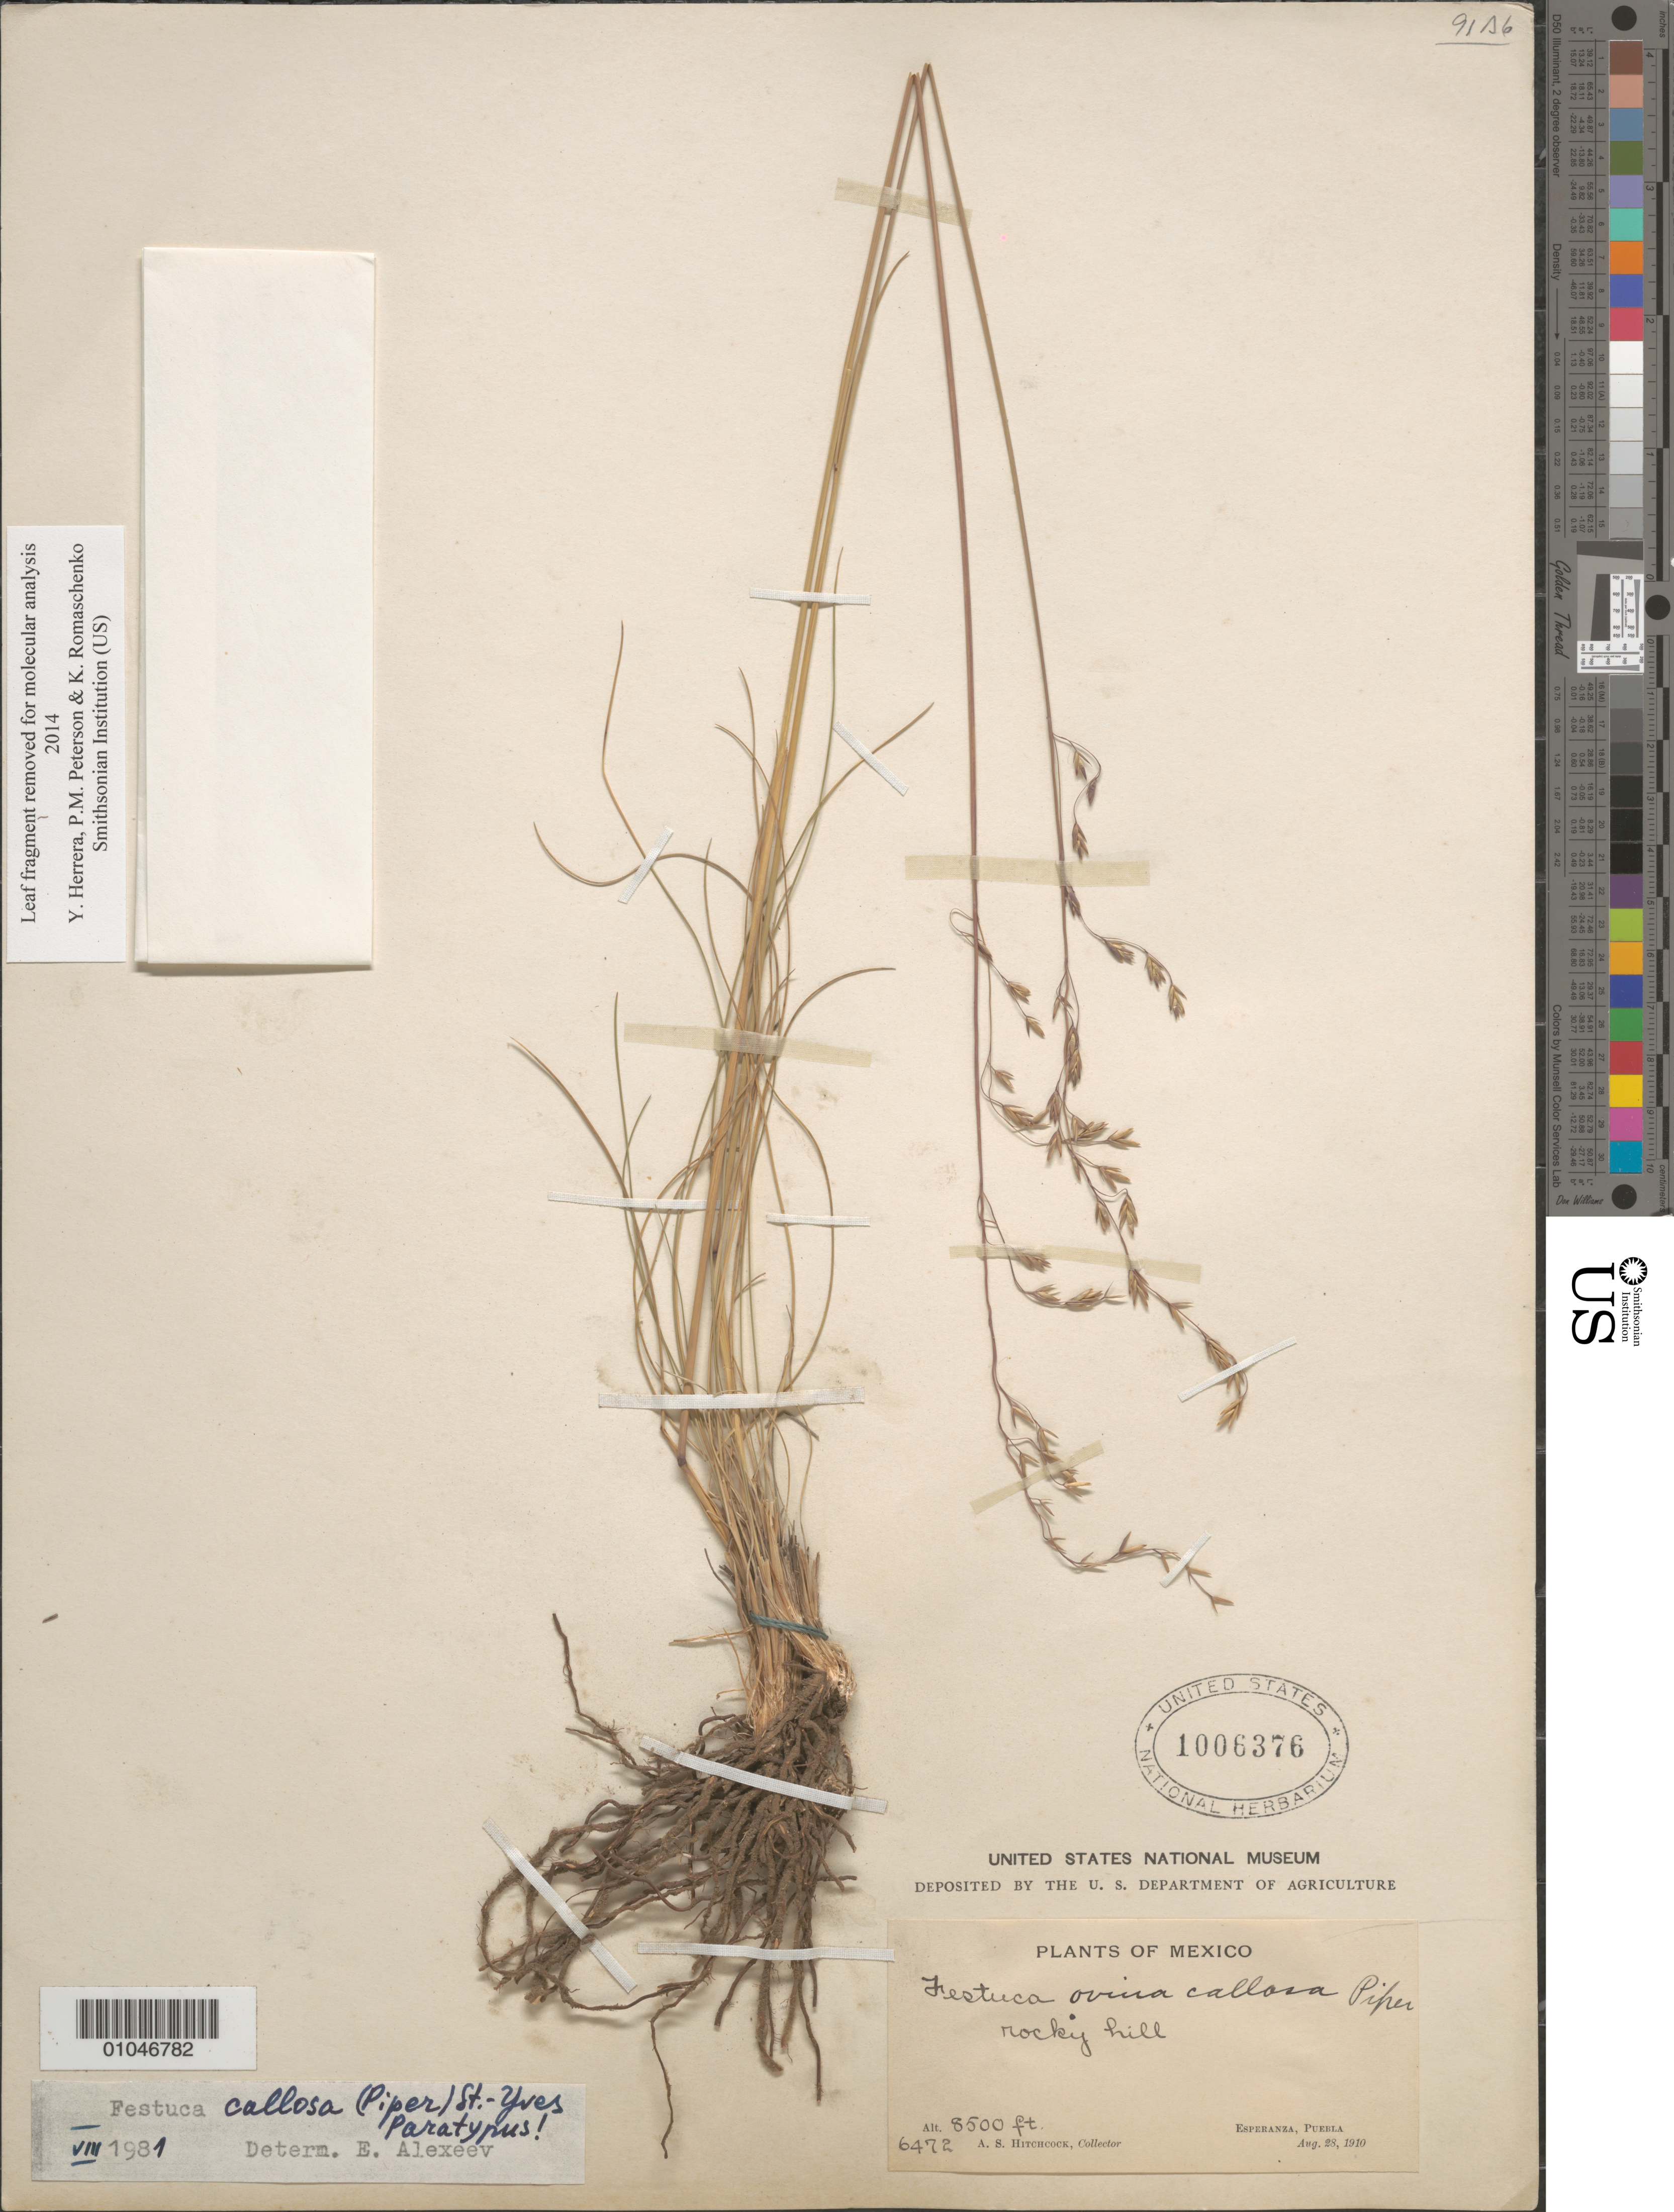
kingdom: Plantae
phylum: Tracheophyta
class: Liliopsida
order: Poales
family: Poaceae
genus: Festuca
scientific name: Festuca callosa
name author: (Piper) St.-Yves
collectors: A. S. Hitchcock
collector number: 6472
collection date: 1910-08-28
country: Mexico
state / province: Puebla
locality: Esperanza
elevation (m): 2591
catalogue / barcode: US 1006376